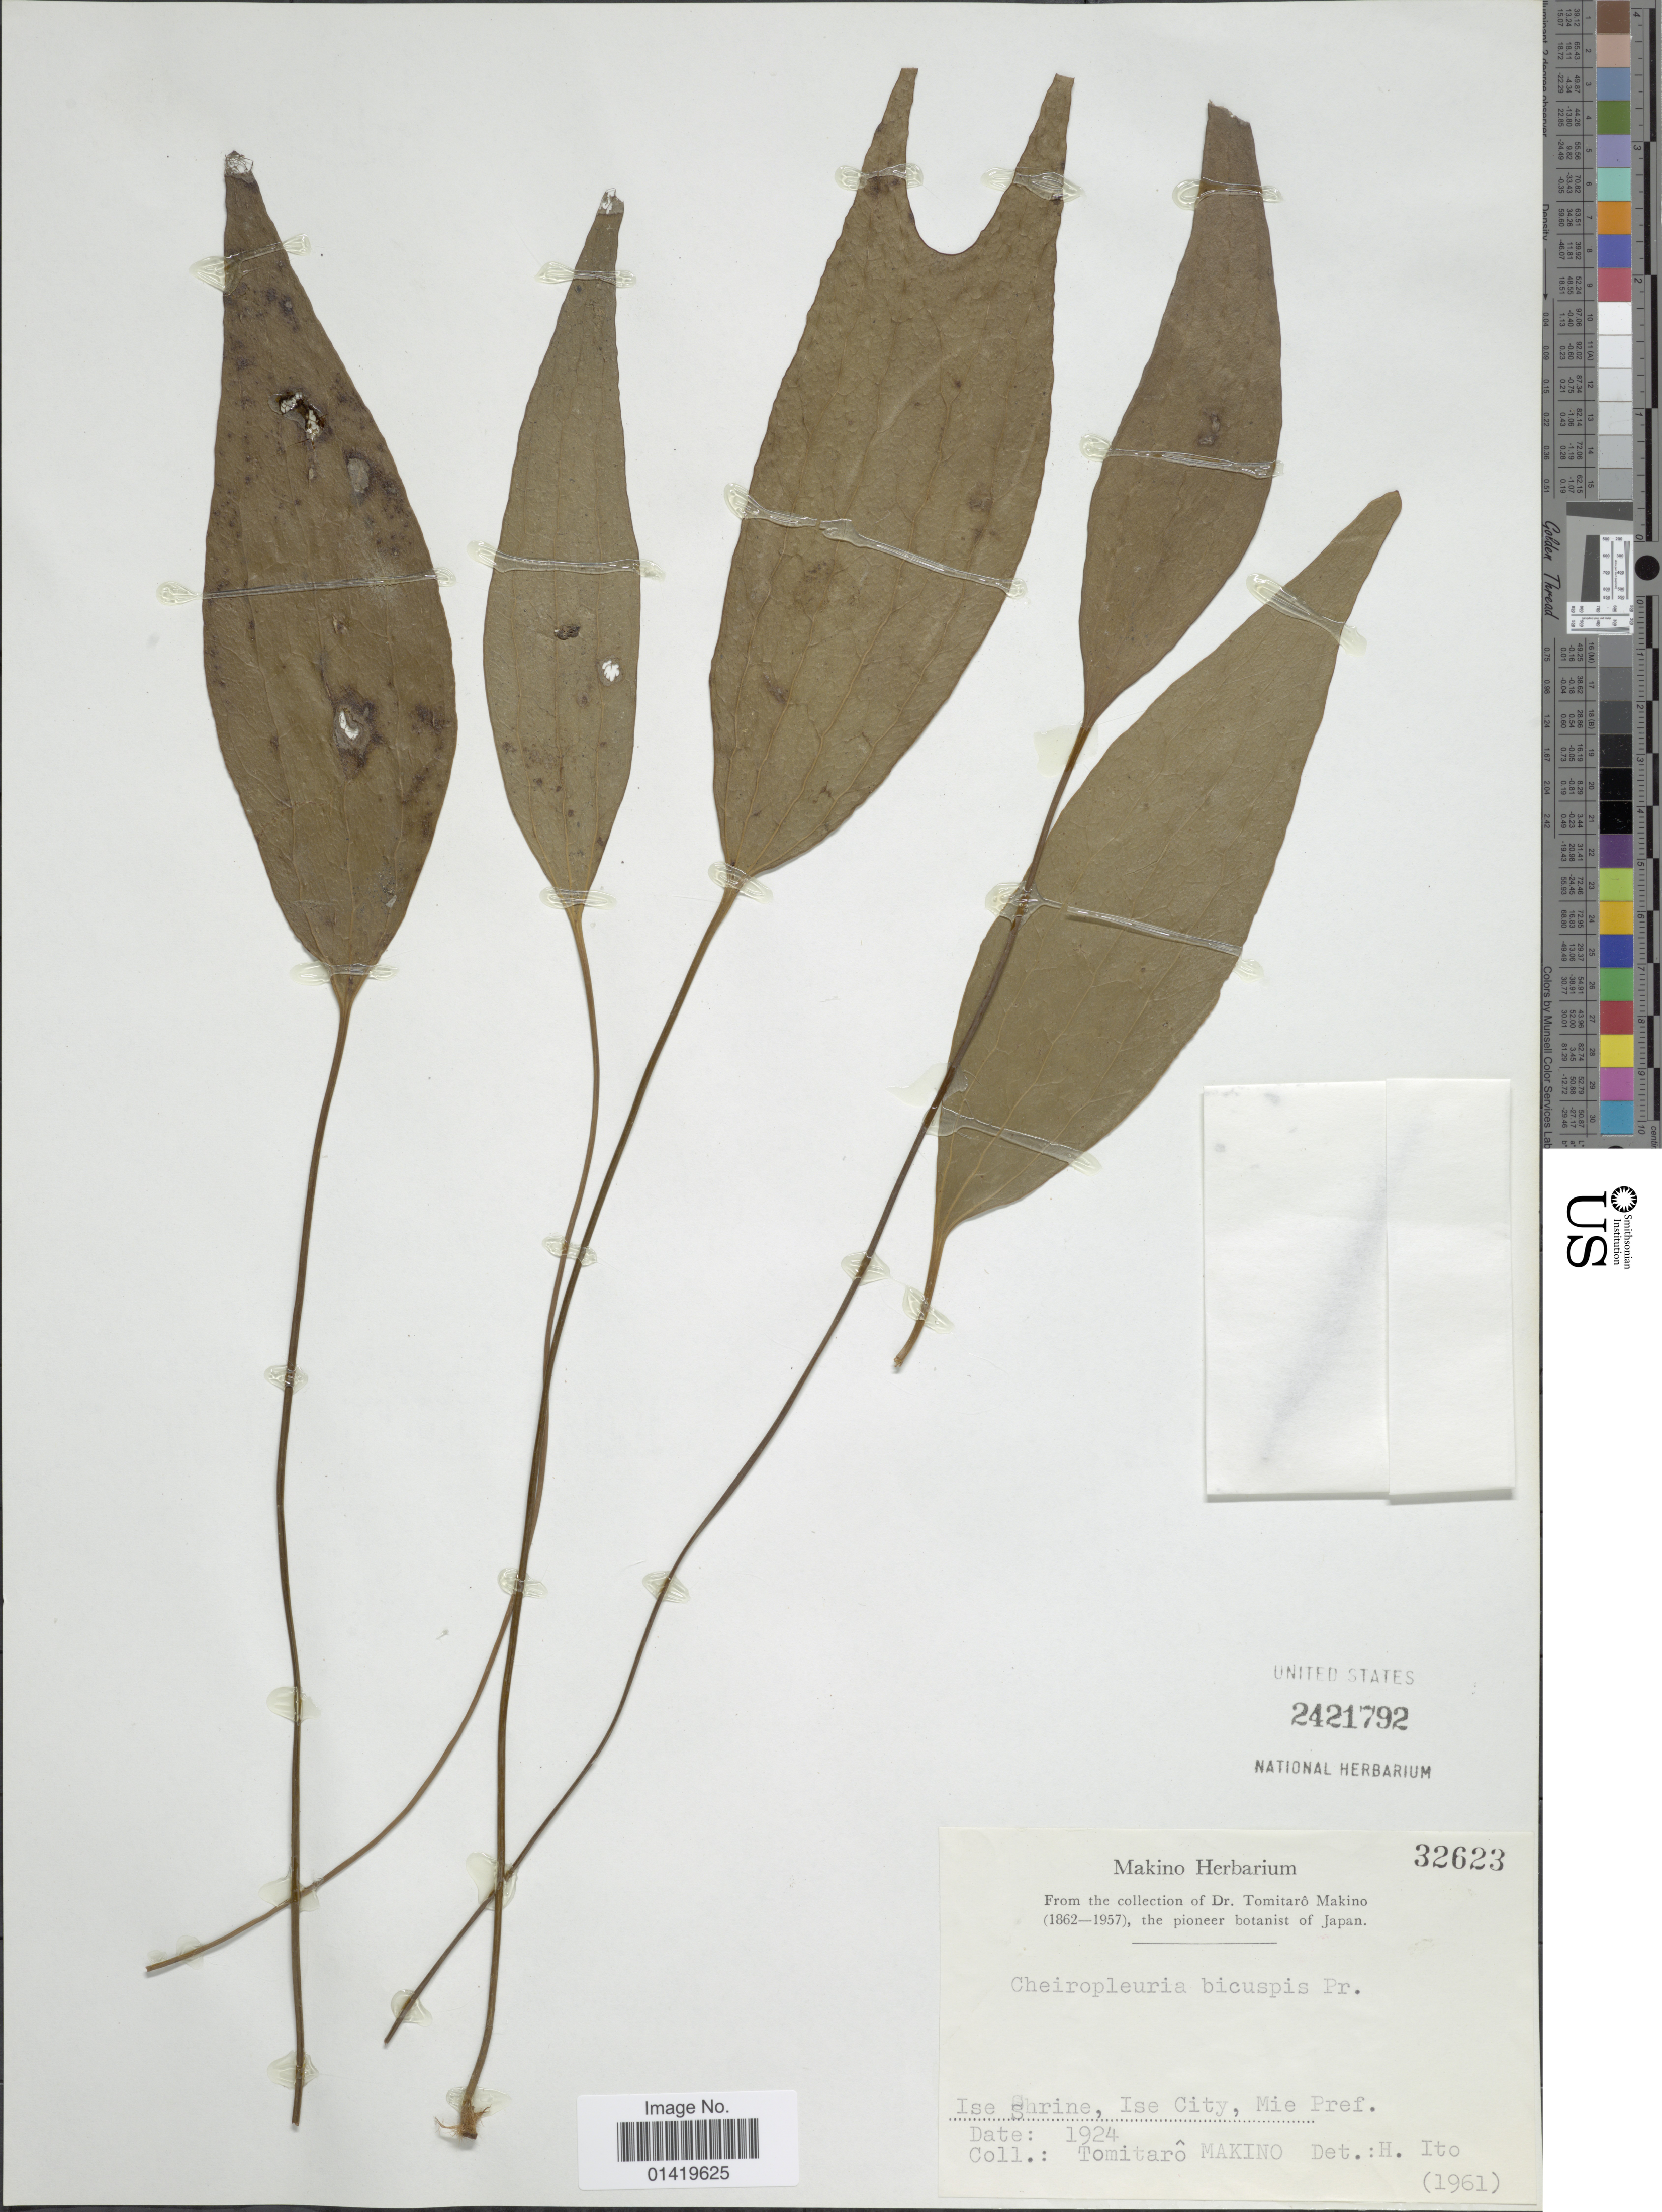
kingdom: Plantae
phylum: Tracheophyta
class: Polypodiopsida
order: Gleicheniales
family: Dipteridaceae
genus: Cheiropleuria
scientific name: Cheiropleuria bicuspis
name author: (Blume) C. Presl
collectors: T. Makino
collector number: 32623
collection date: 1924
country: Japan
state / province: Mie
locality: Ise Shrine, Ise city, Mie pref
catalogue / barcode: US 2421792